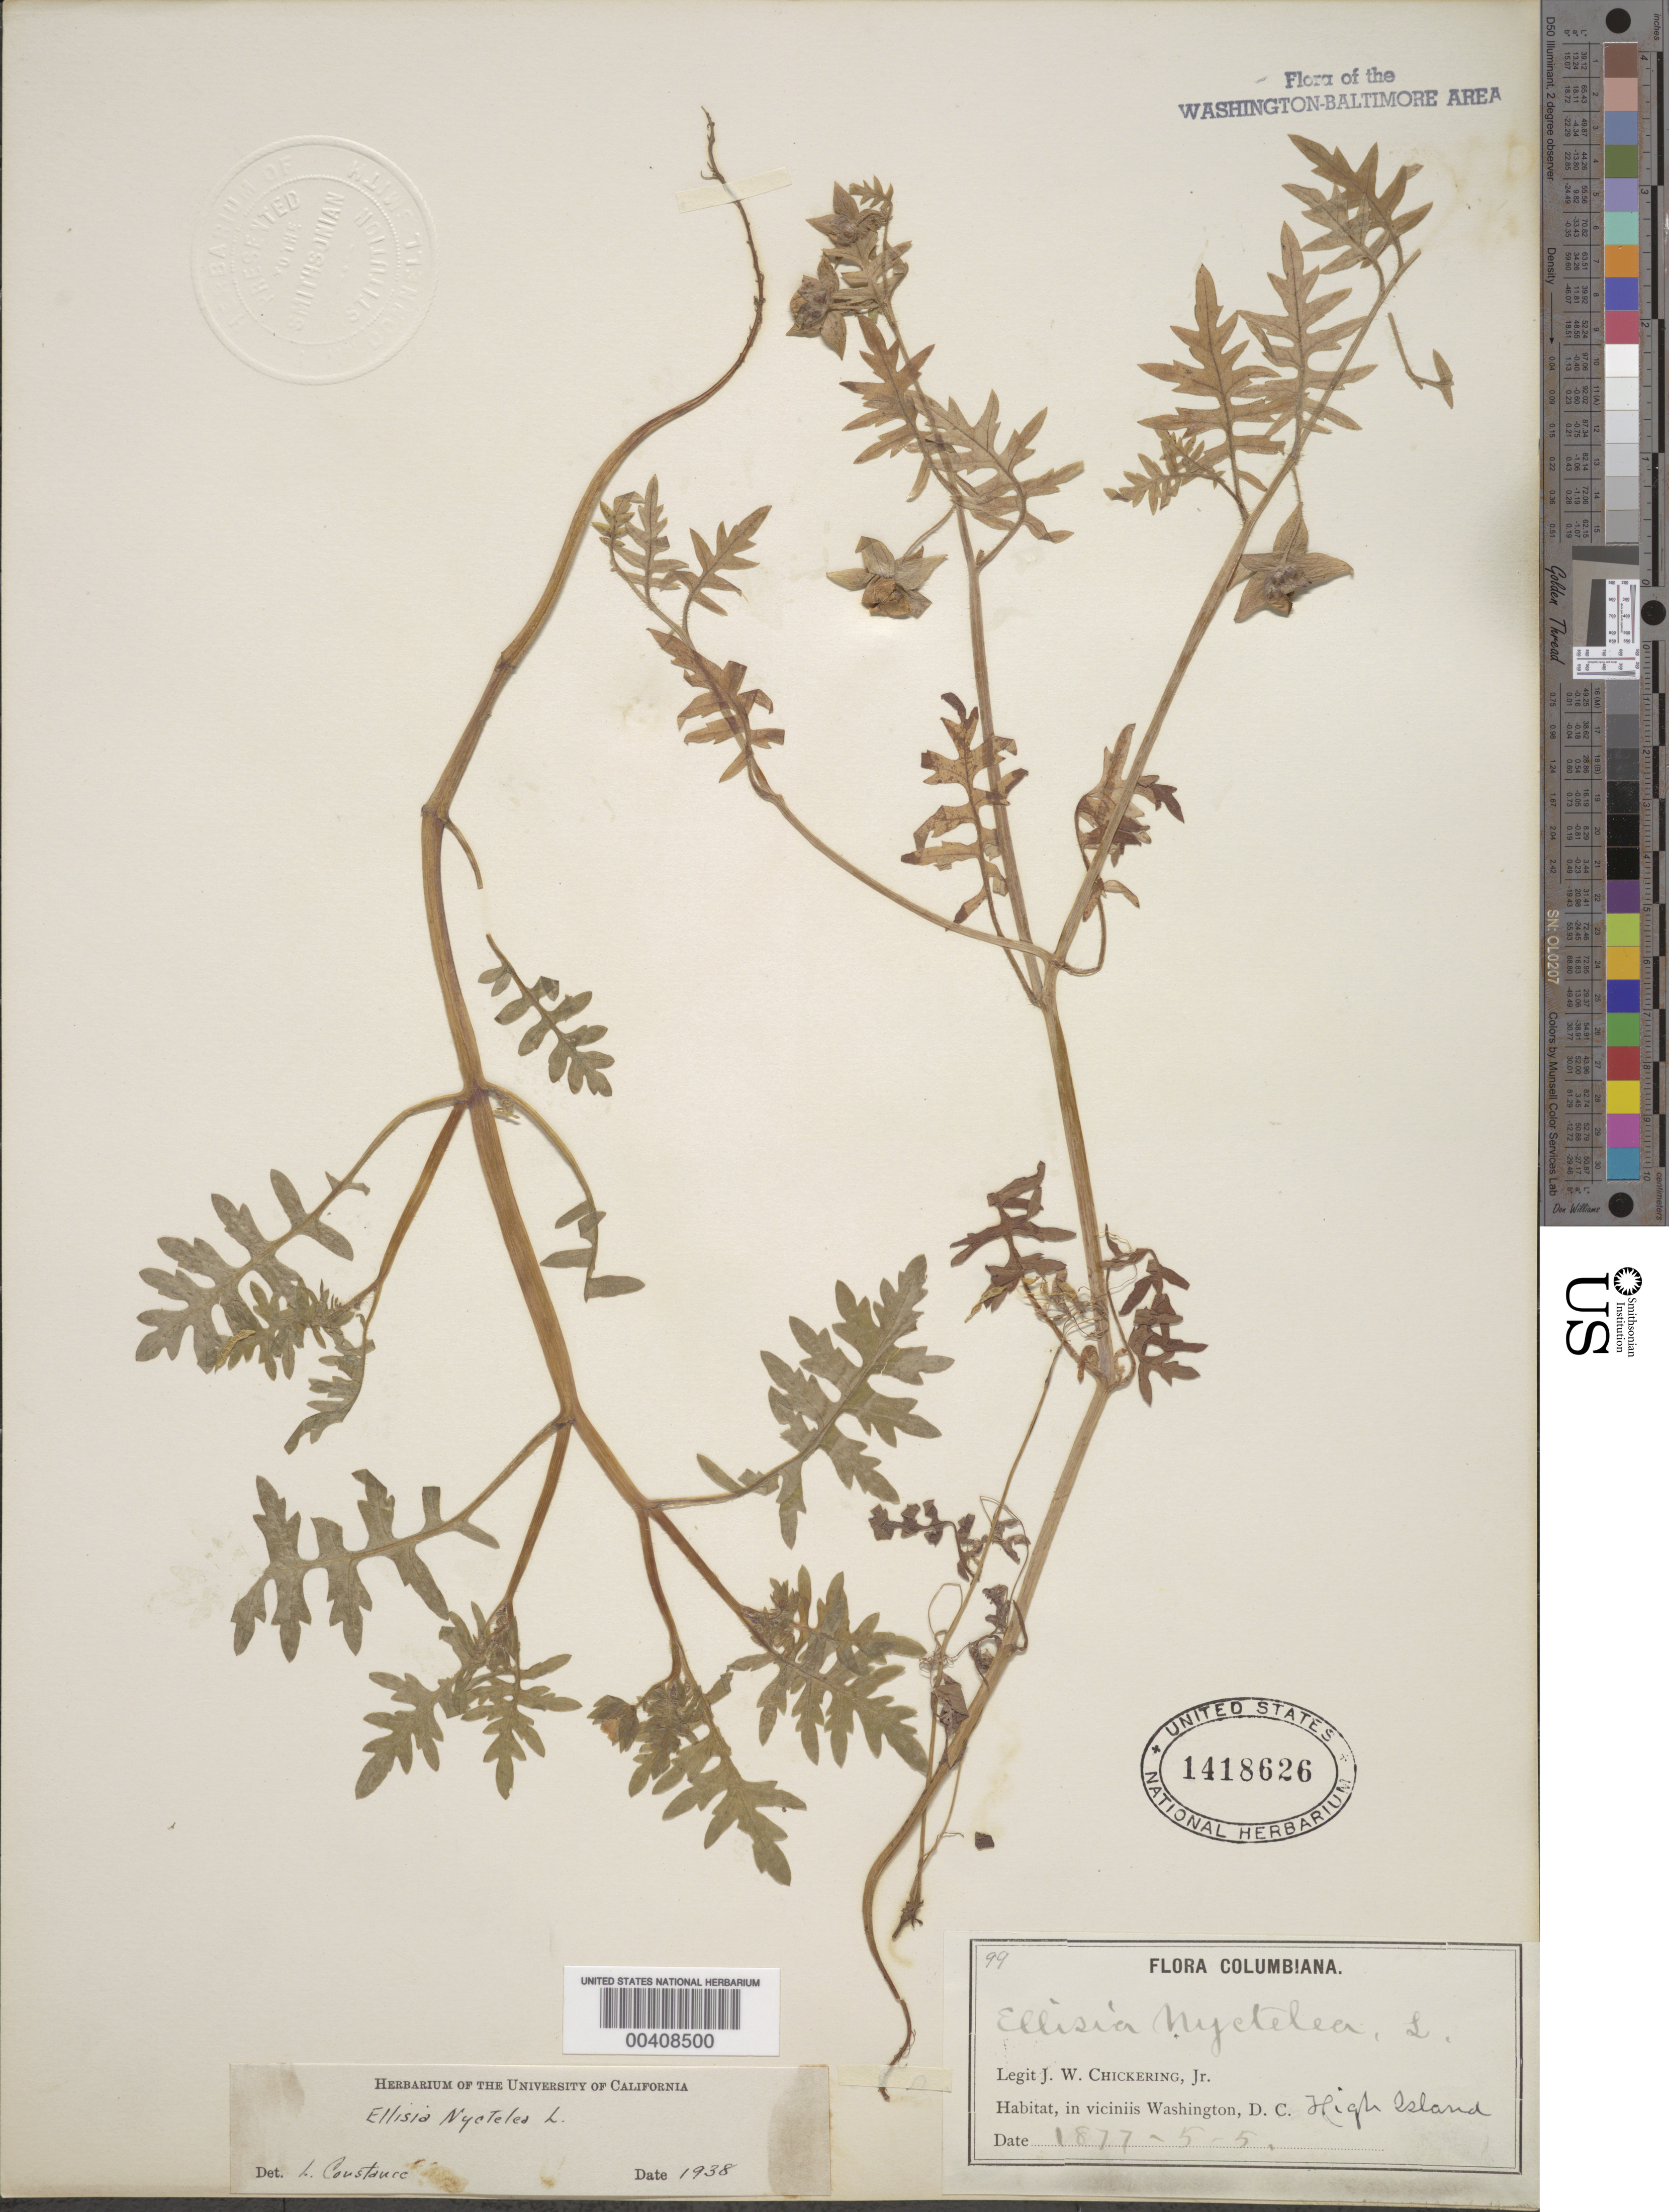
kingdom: Plantae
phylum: Tracheophyta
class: Magnoliopsida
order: Boraginales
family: Hydrophyllaceae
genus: Ellisia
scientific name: Ellisia nyctelea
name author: L.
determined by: Constance, L., (UC), University of California Berkeley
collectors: J. Chickering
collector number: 99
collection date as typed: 05 May 1877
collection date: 1877-05-05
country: United States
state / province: Maryland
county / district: Montgomery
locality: High Island C. & O. Canal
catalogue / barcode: US 1418626